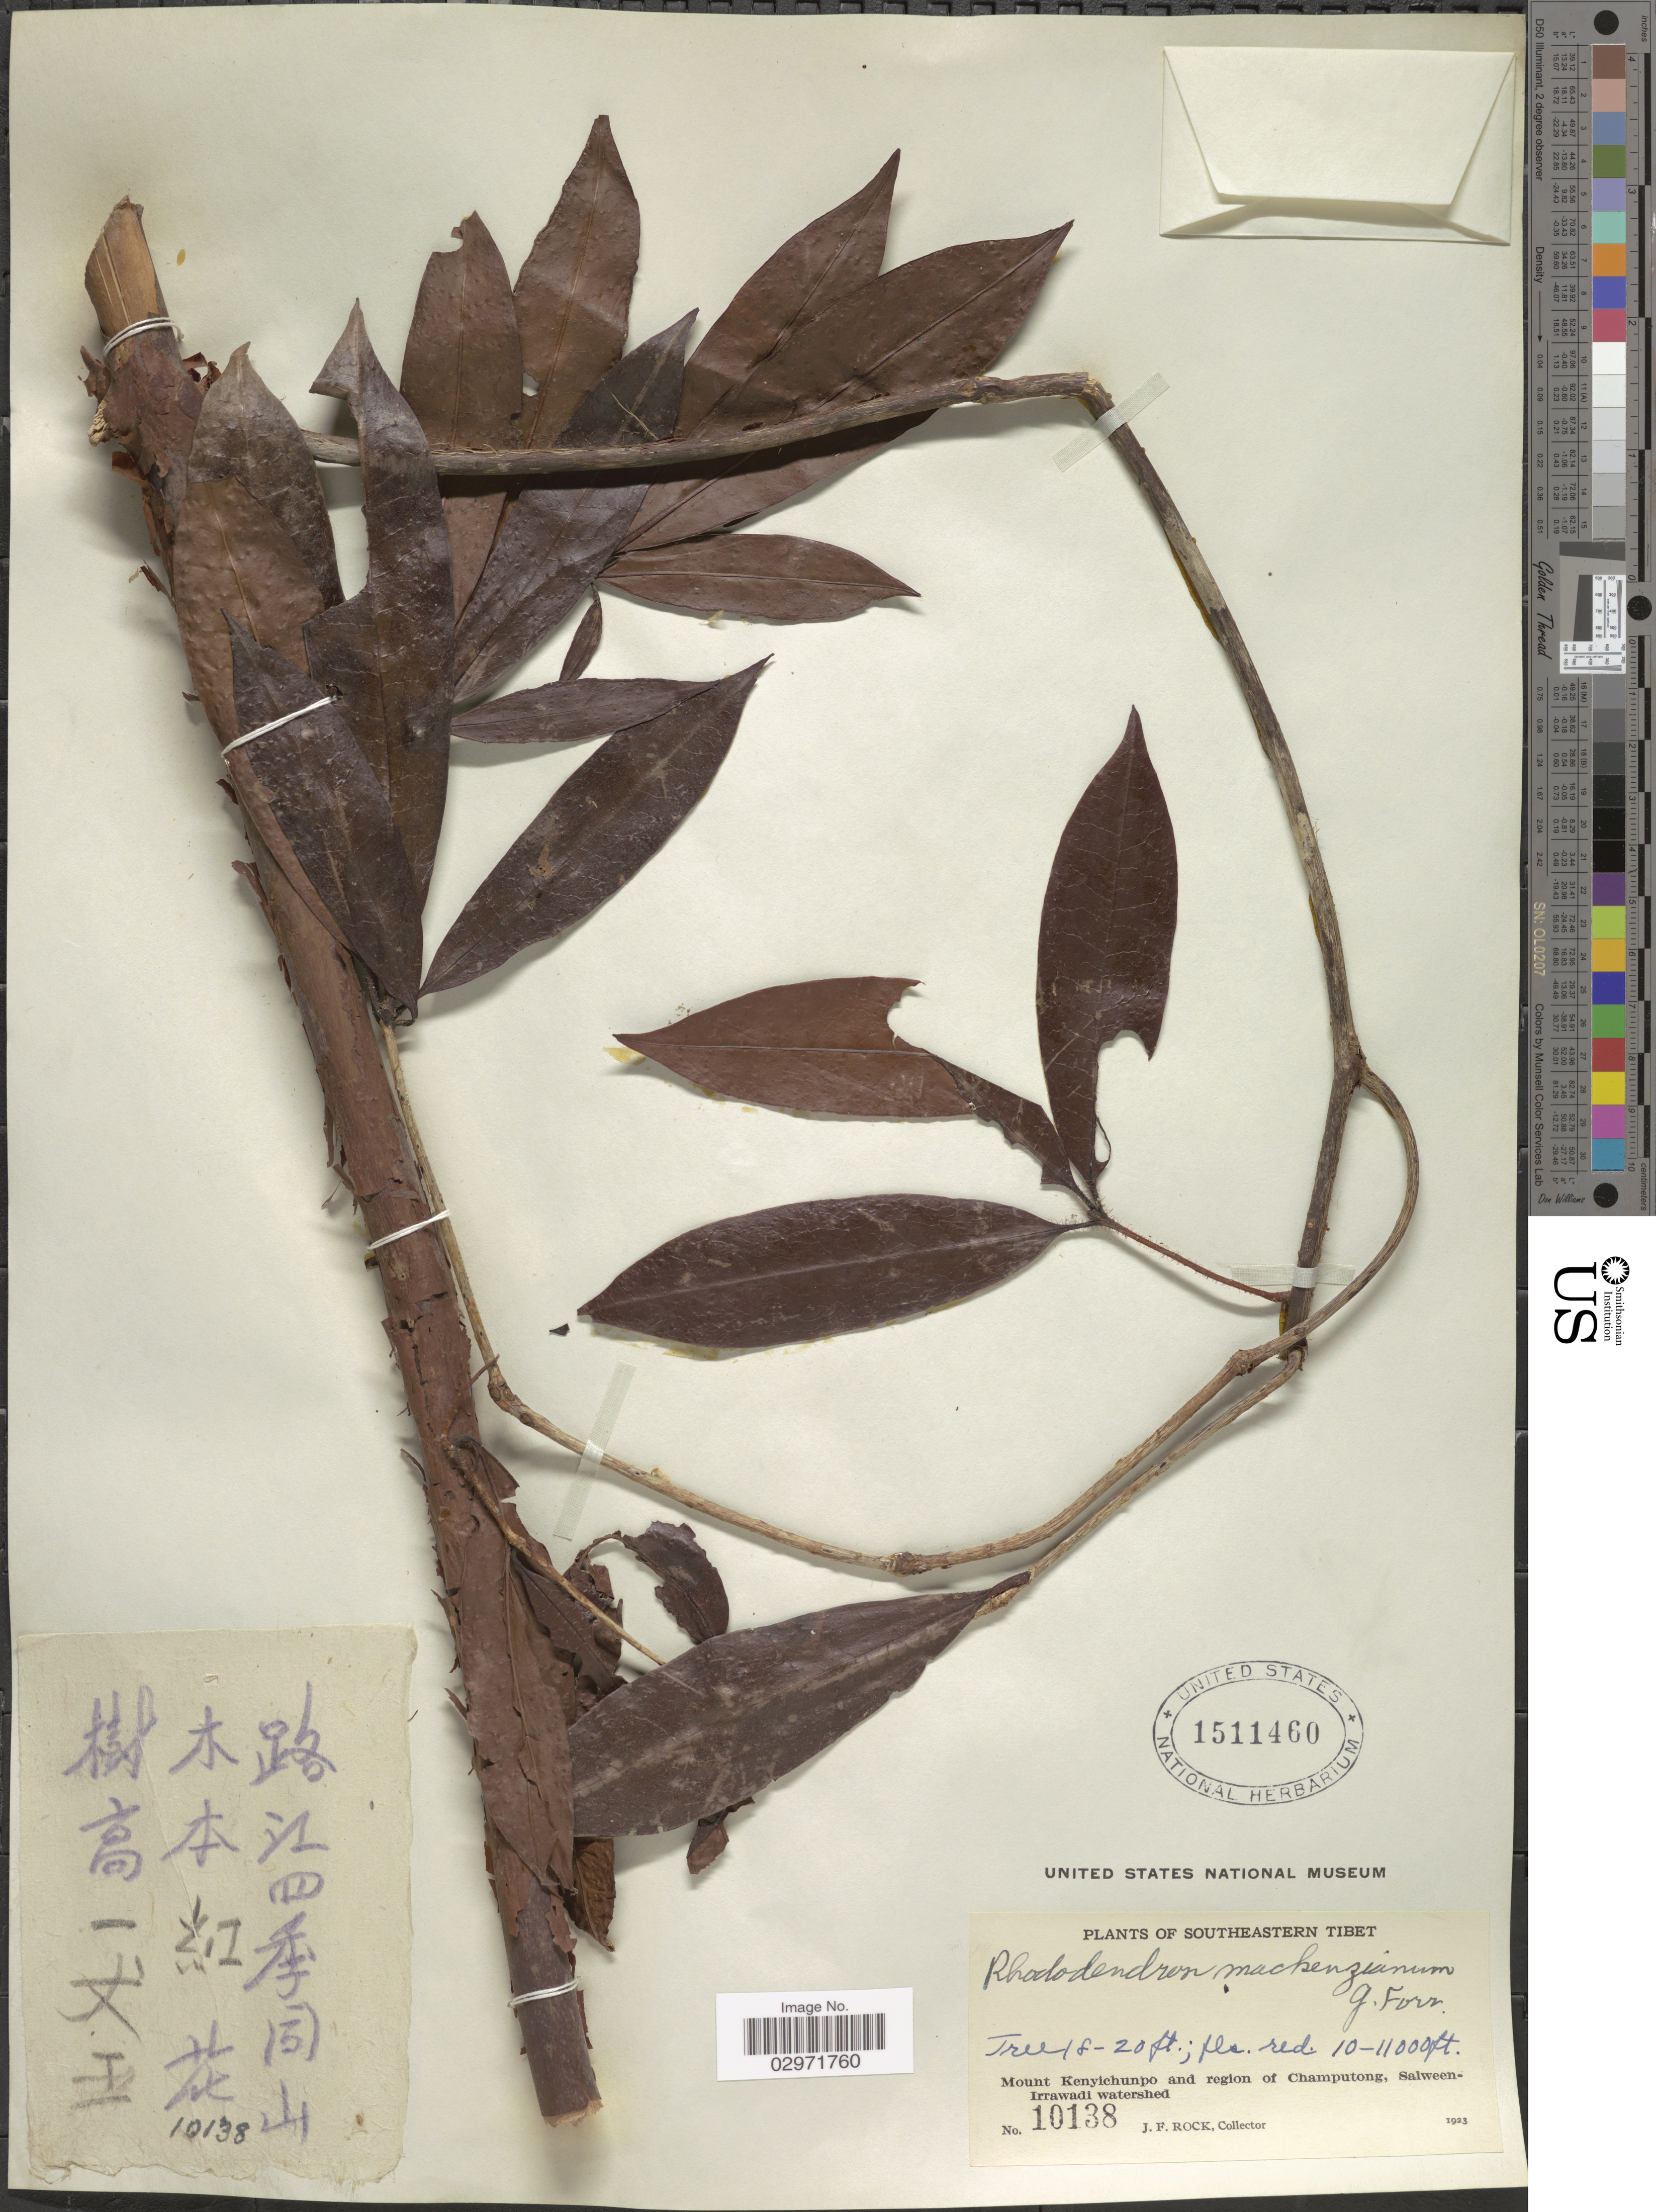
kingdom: Plantae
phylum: Tracheophyta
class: Magnoliopsida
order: Ericales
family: Ericaceae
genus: Rhododendron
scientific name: Rhododendron mackenzianum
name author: Forrest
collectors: J. Rock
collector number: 10138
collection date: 1923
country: China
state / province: Xizang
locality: Southeastern Tibet. Mount Kenyichunpo and region of Champutong, Salween-Irrawadi watershed.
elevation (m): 3048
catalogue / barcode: US 1511460